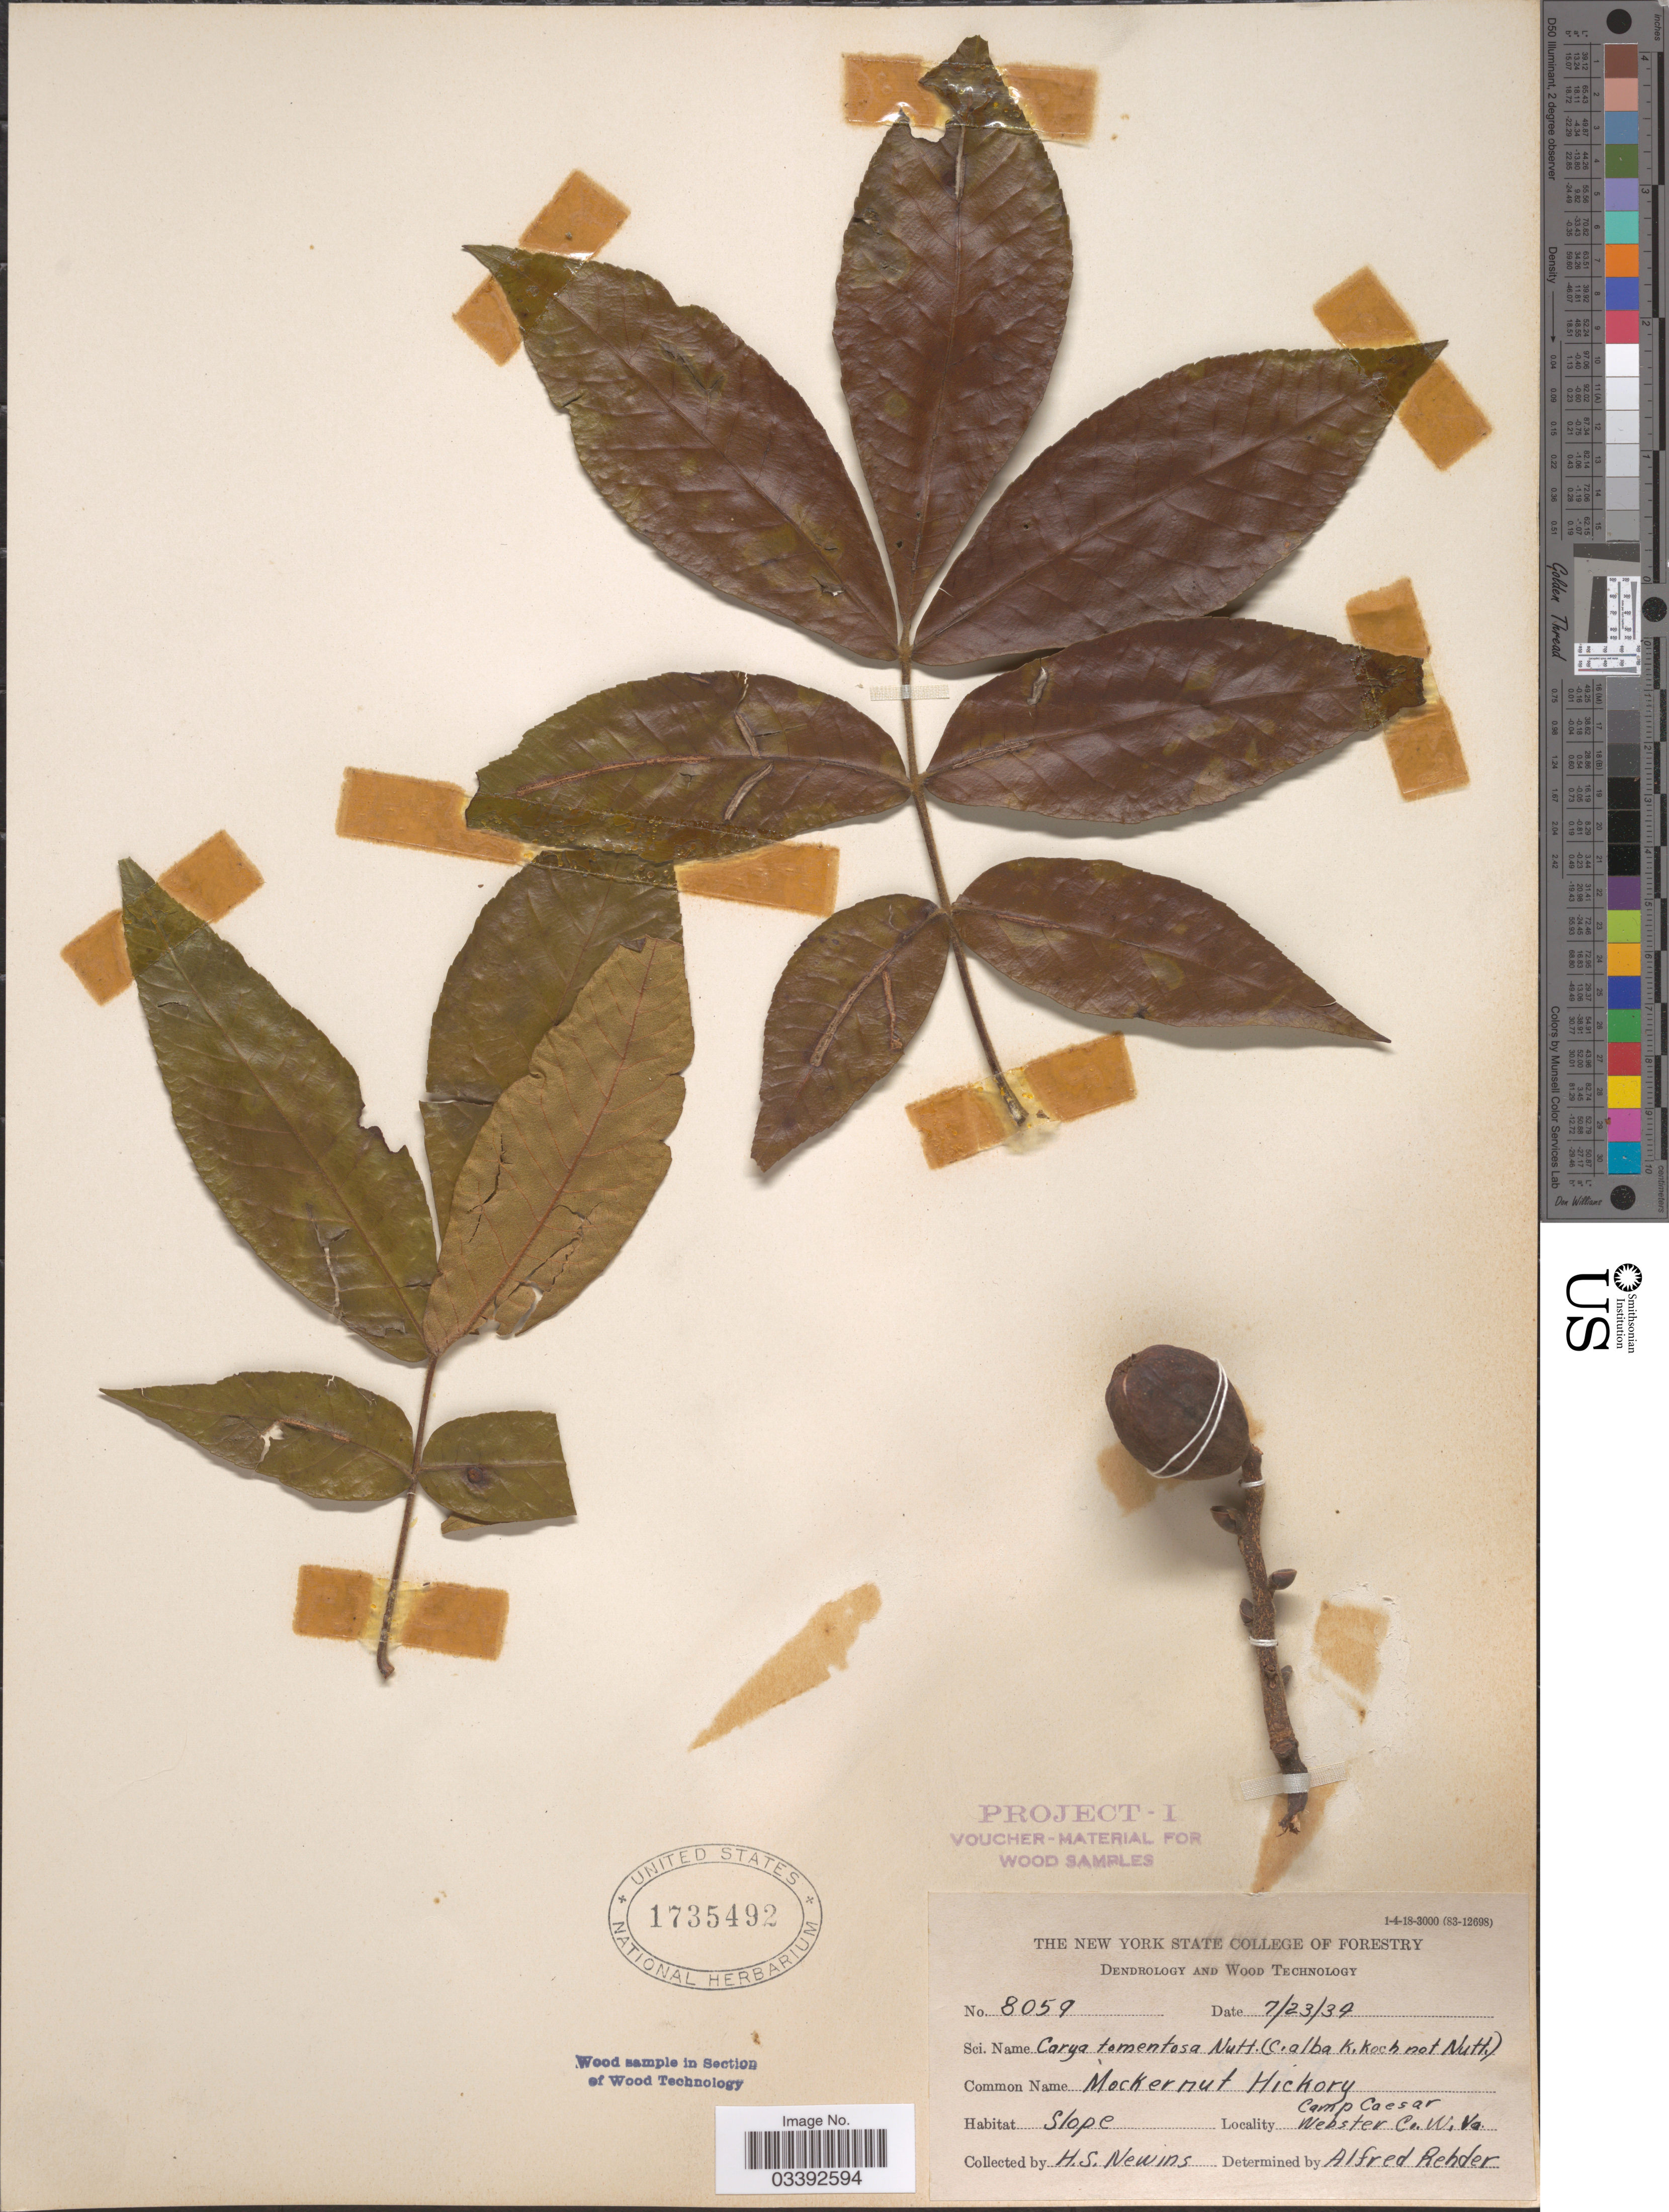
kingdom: Plantae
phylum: Tracheophyta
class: Magnoliopsida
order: Fagales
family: Juglandaceae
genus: Carya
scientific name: Carya tomentosa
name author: (Lam.) Nutt.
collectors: H. Newins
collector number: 8059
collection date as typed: Transcribed d/m/y: 23/7/39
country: United States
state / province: West Virginia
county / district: Webster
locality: Camp Caesar. Webster Co.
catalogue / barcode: US 1735492